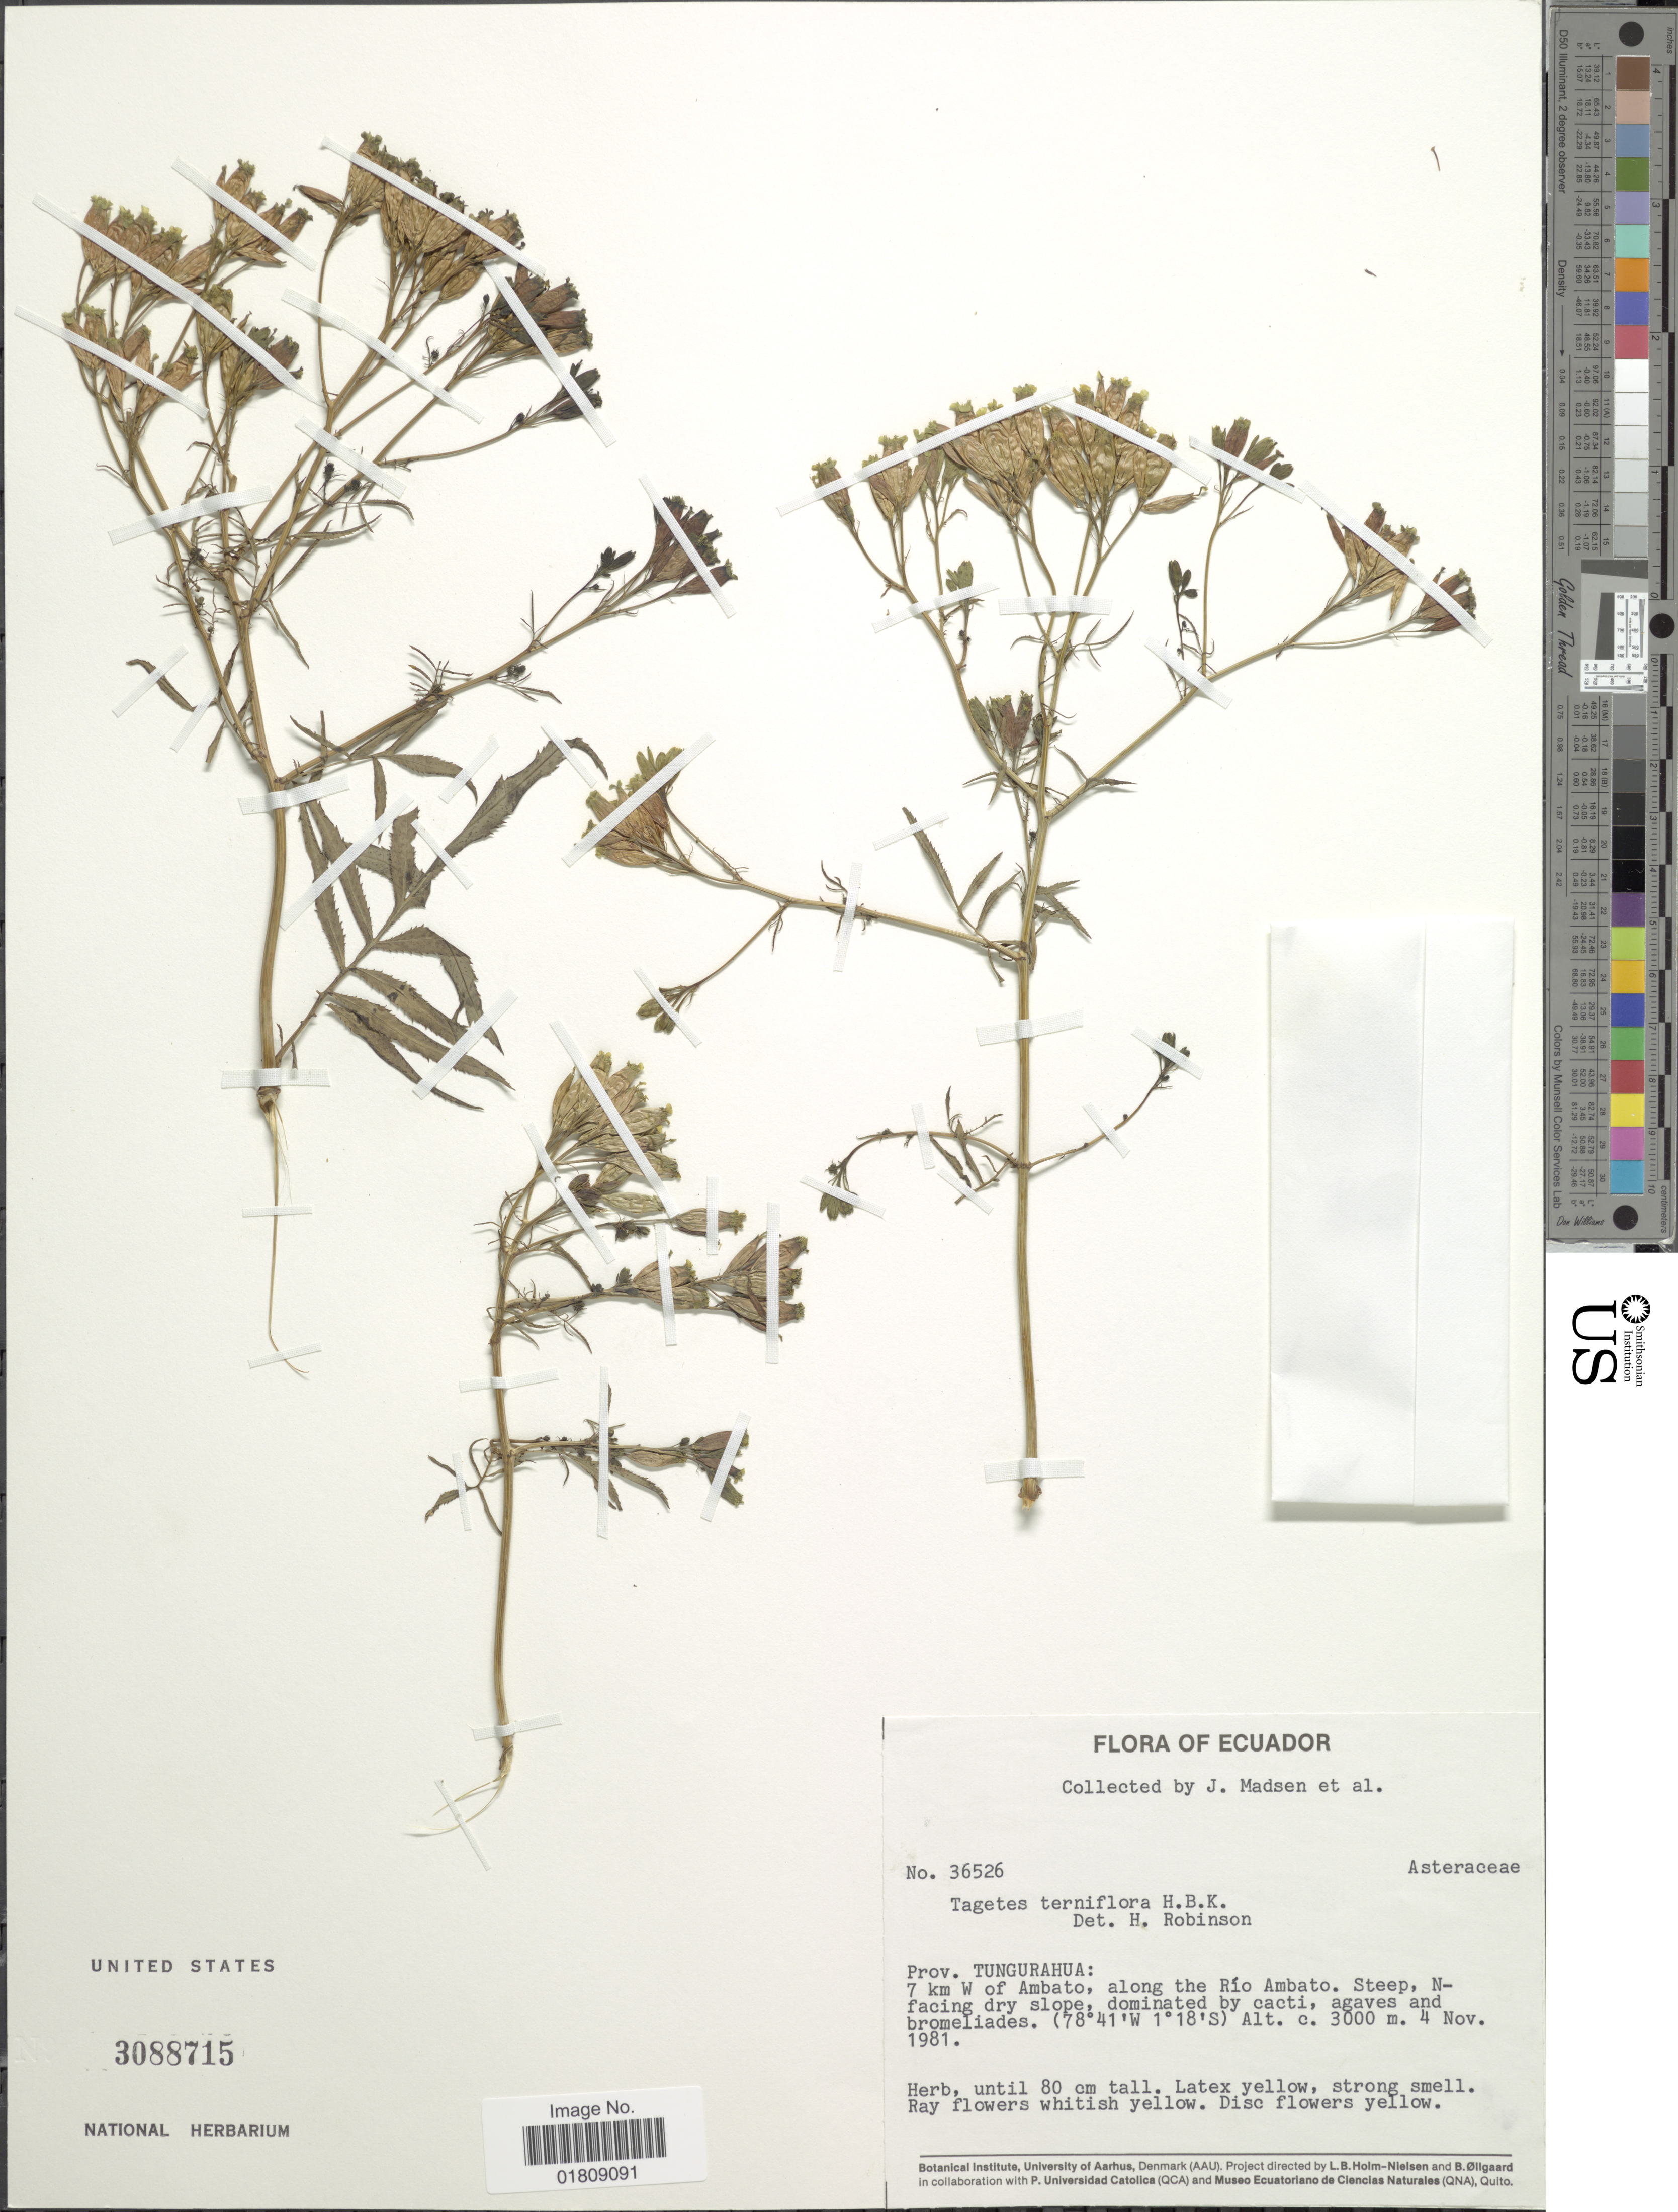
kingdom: Plantae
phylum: Tracheophyta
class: Magnoliopsida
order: Asterales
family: Asteraceae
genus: Tagetes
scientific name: Tagetes terniflora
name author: Kunth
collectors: J. Madsen & et al.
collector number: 36526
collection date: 1981-11-04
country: Ecuador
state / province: Tungurahua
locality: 7 km W of Ambato, along the Rio Ambato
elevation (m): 3000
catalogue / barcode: US 3088715